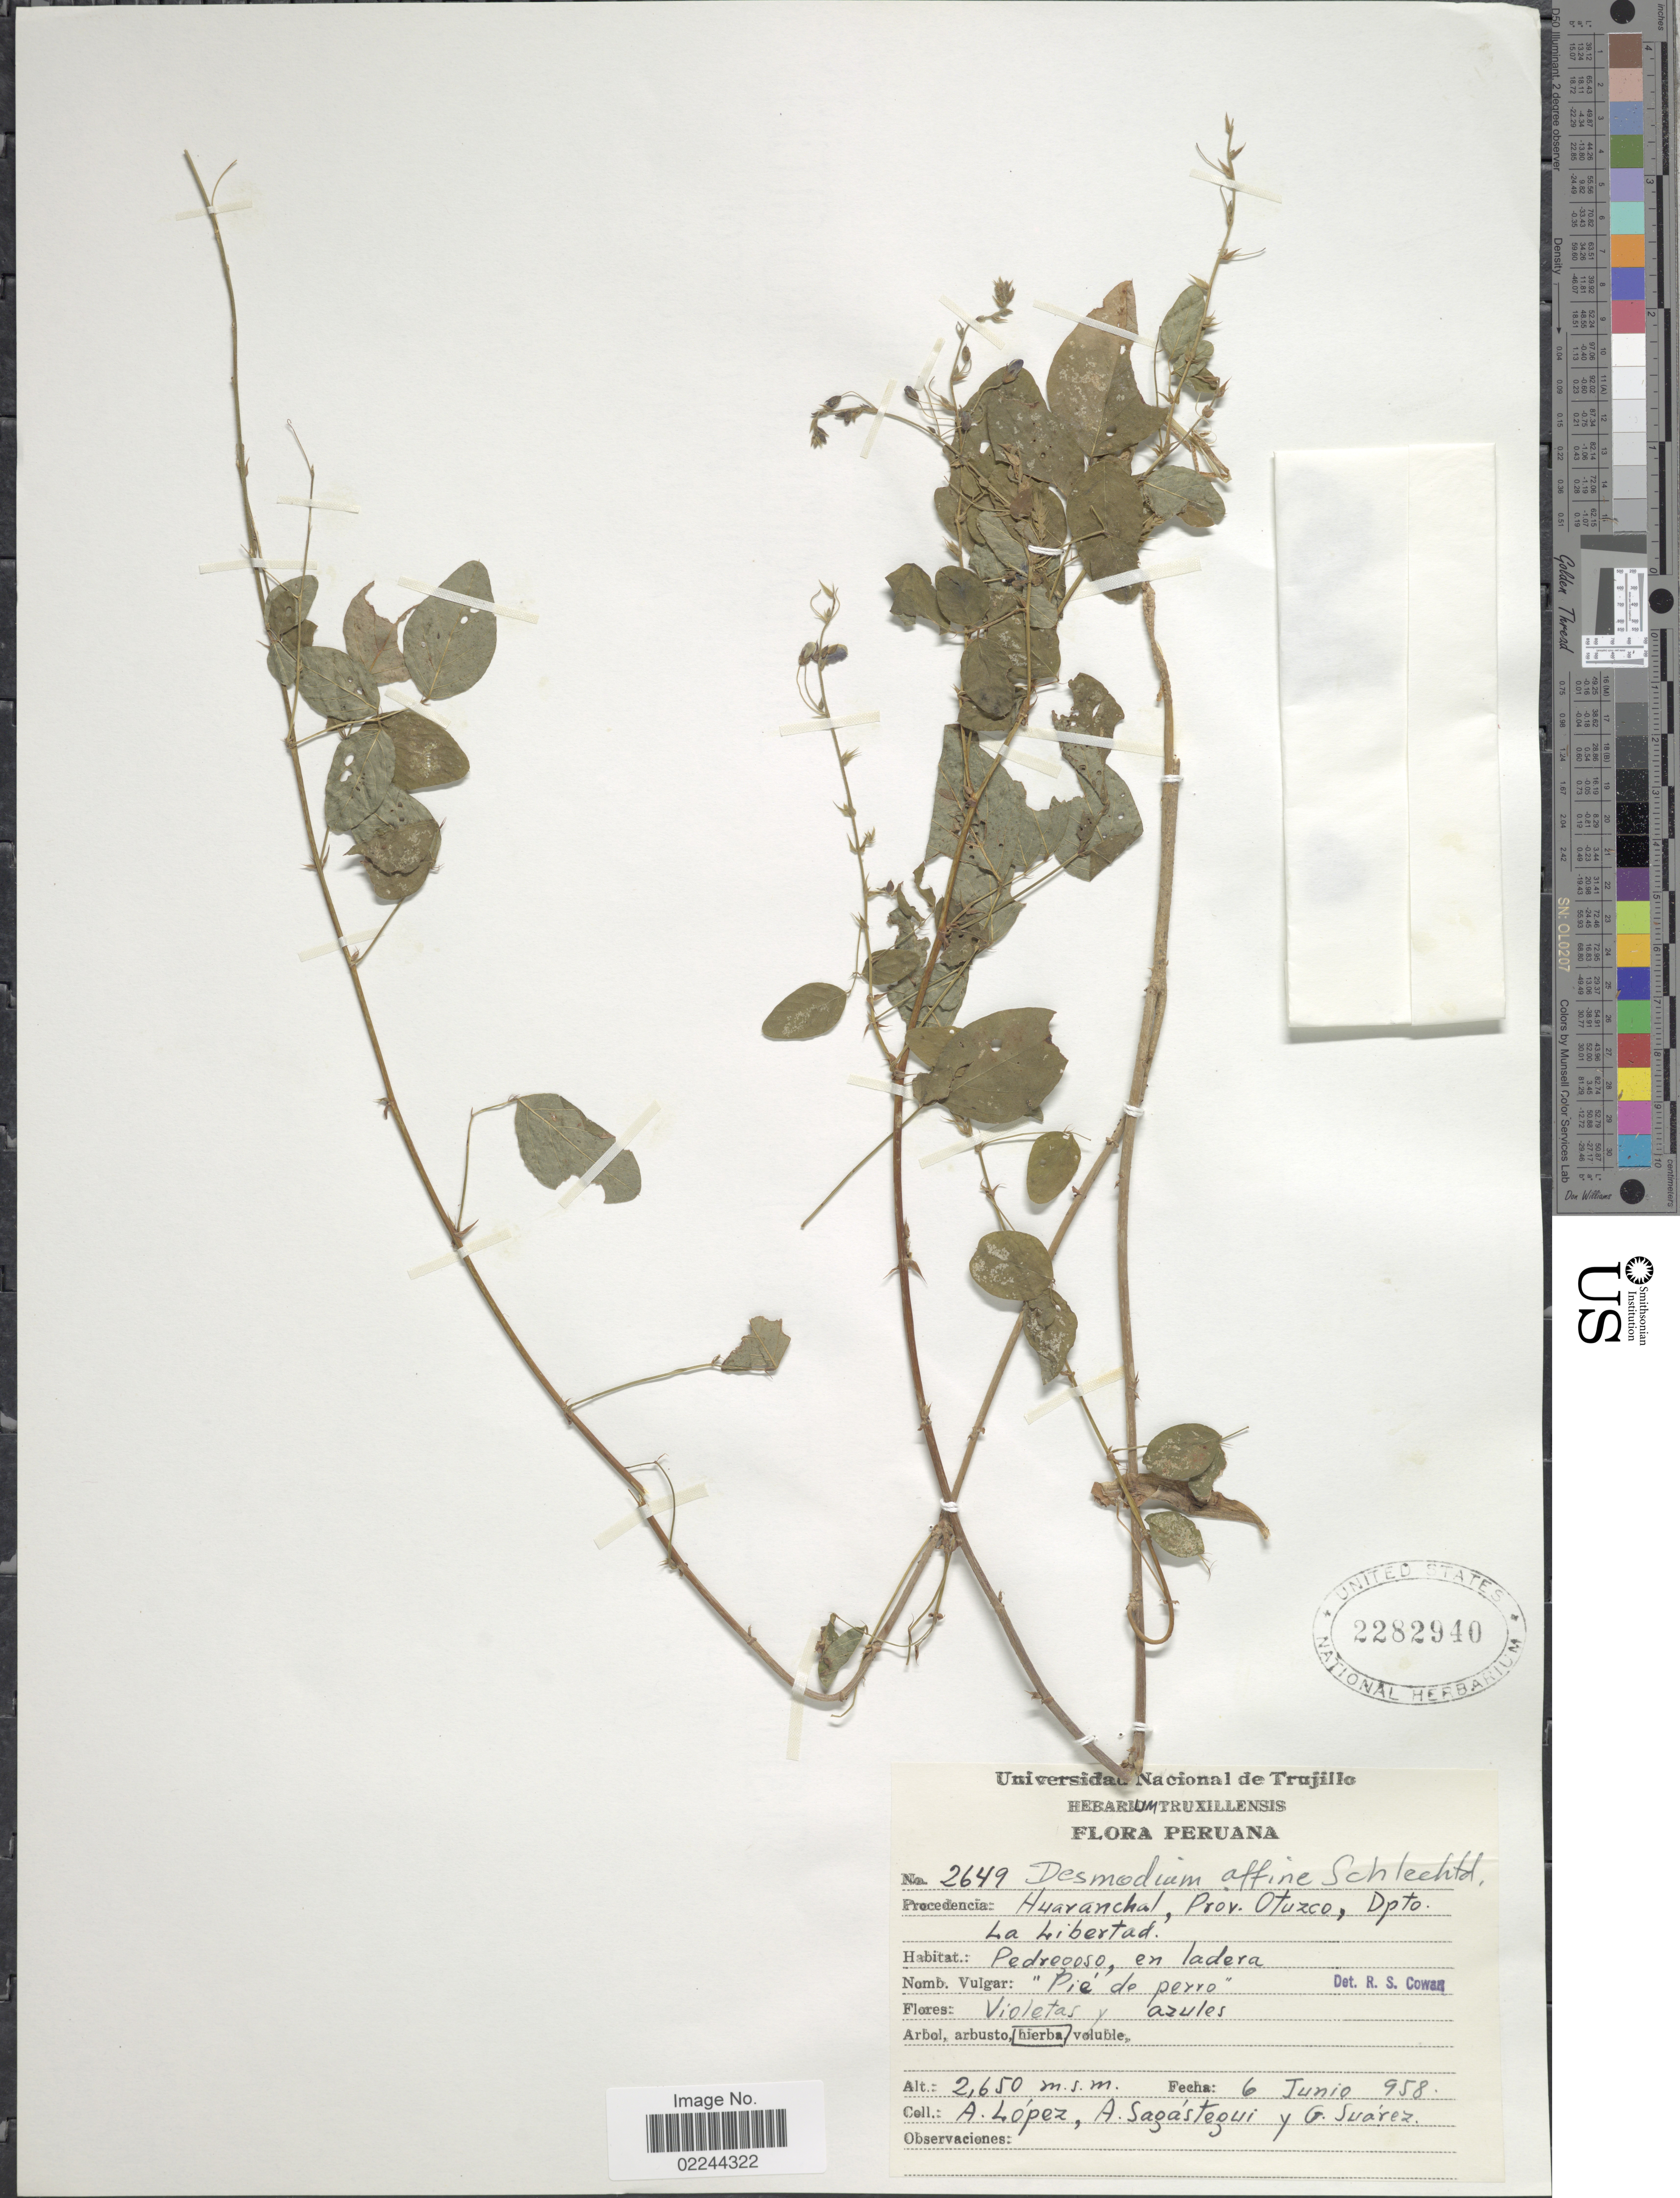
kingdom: Plantae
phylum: Tracheophyta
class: Magnoliopsida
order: Fabales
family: Fabaceae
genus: Desmodium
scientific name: Desmodium affine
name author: Schltdl.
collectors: A. López, A. Sagástegui A. & G. Suarez G.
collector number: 2649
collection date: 1958-06-06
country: Peru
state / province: La Libertad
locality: Huaranchal, Prov. Otuzco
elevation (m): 2650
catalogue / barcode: US 2282940